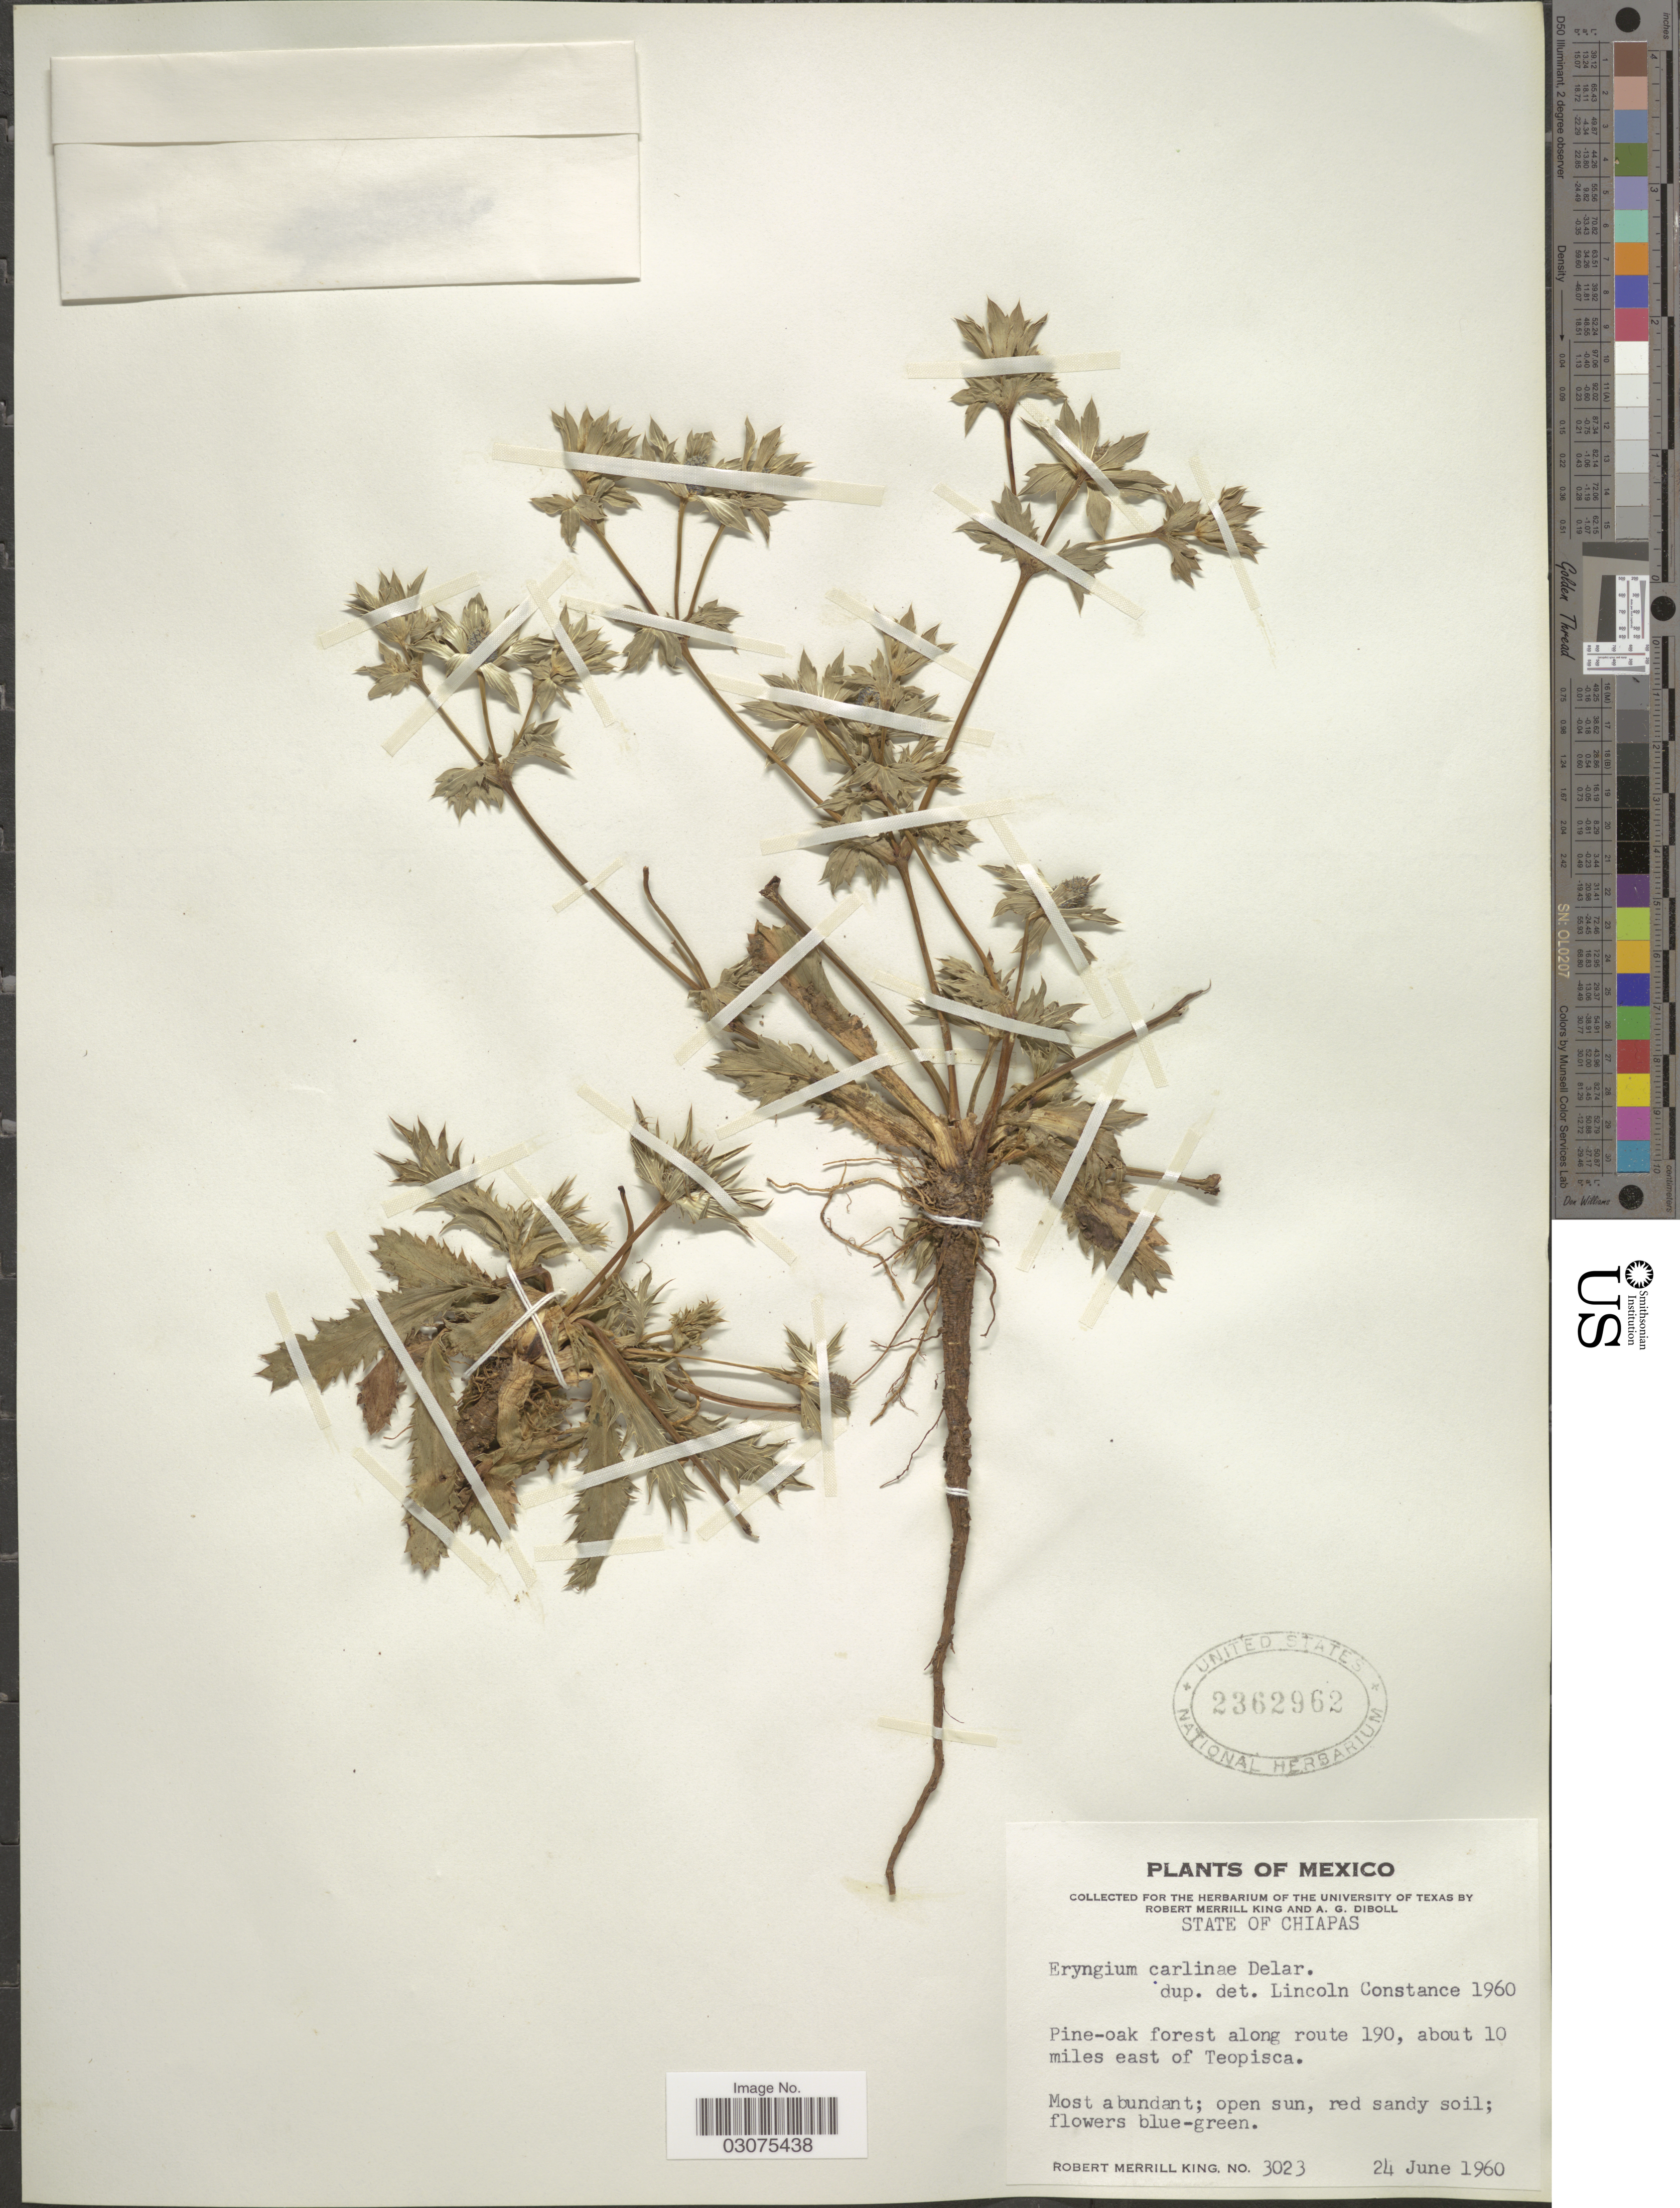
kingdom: Plantae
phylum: Tracheophyta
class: Magnoliopsida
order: Apiales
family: Apiaceae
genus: Eryngium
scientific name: Eryngium carlinae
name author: F. Delaroche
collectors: R. M. King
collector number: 3023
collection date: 1960-06-24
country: Mexico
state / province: Chiapas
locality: Pine-oak forest along route 190, about 10 miles east of Teopisca.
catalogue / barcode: US 2362962